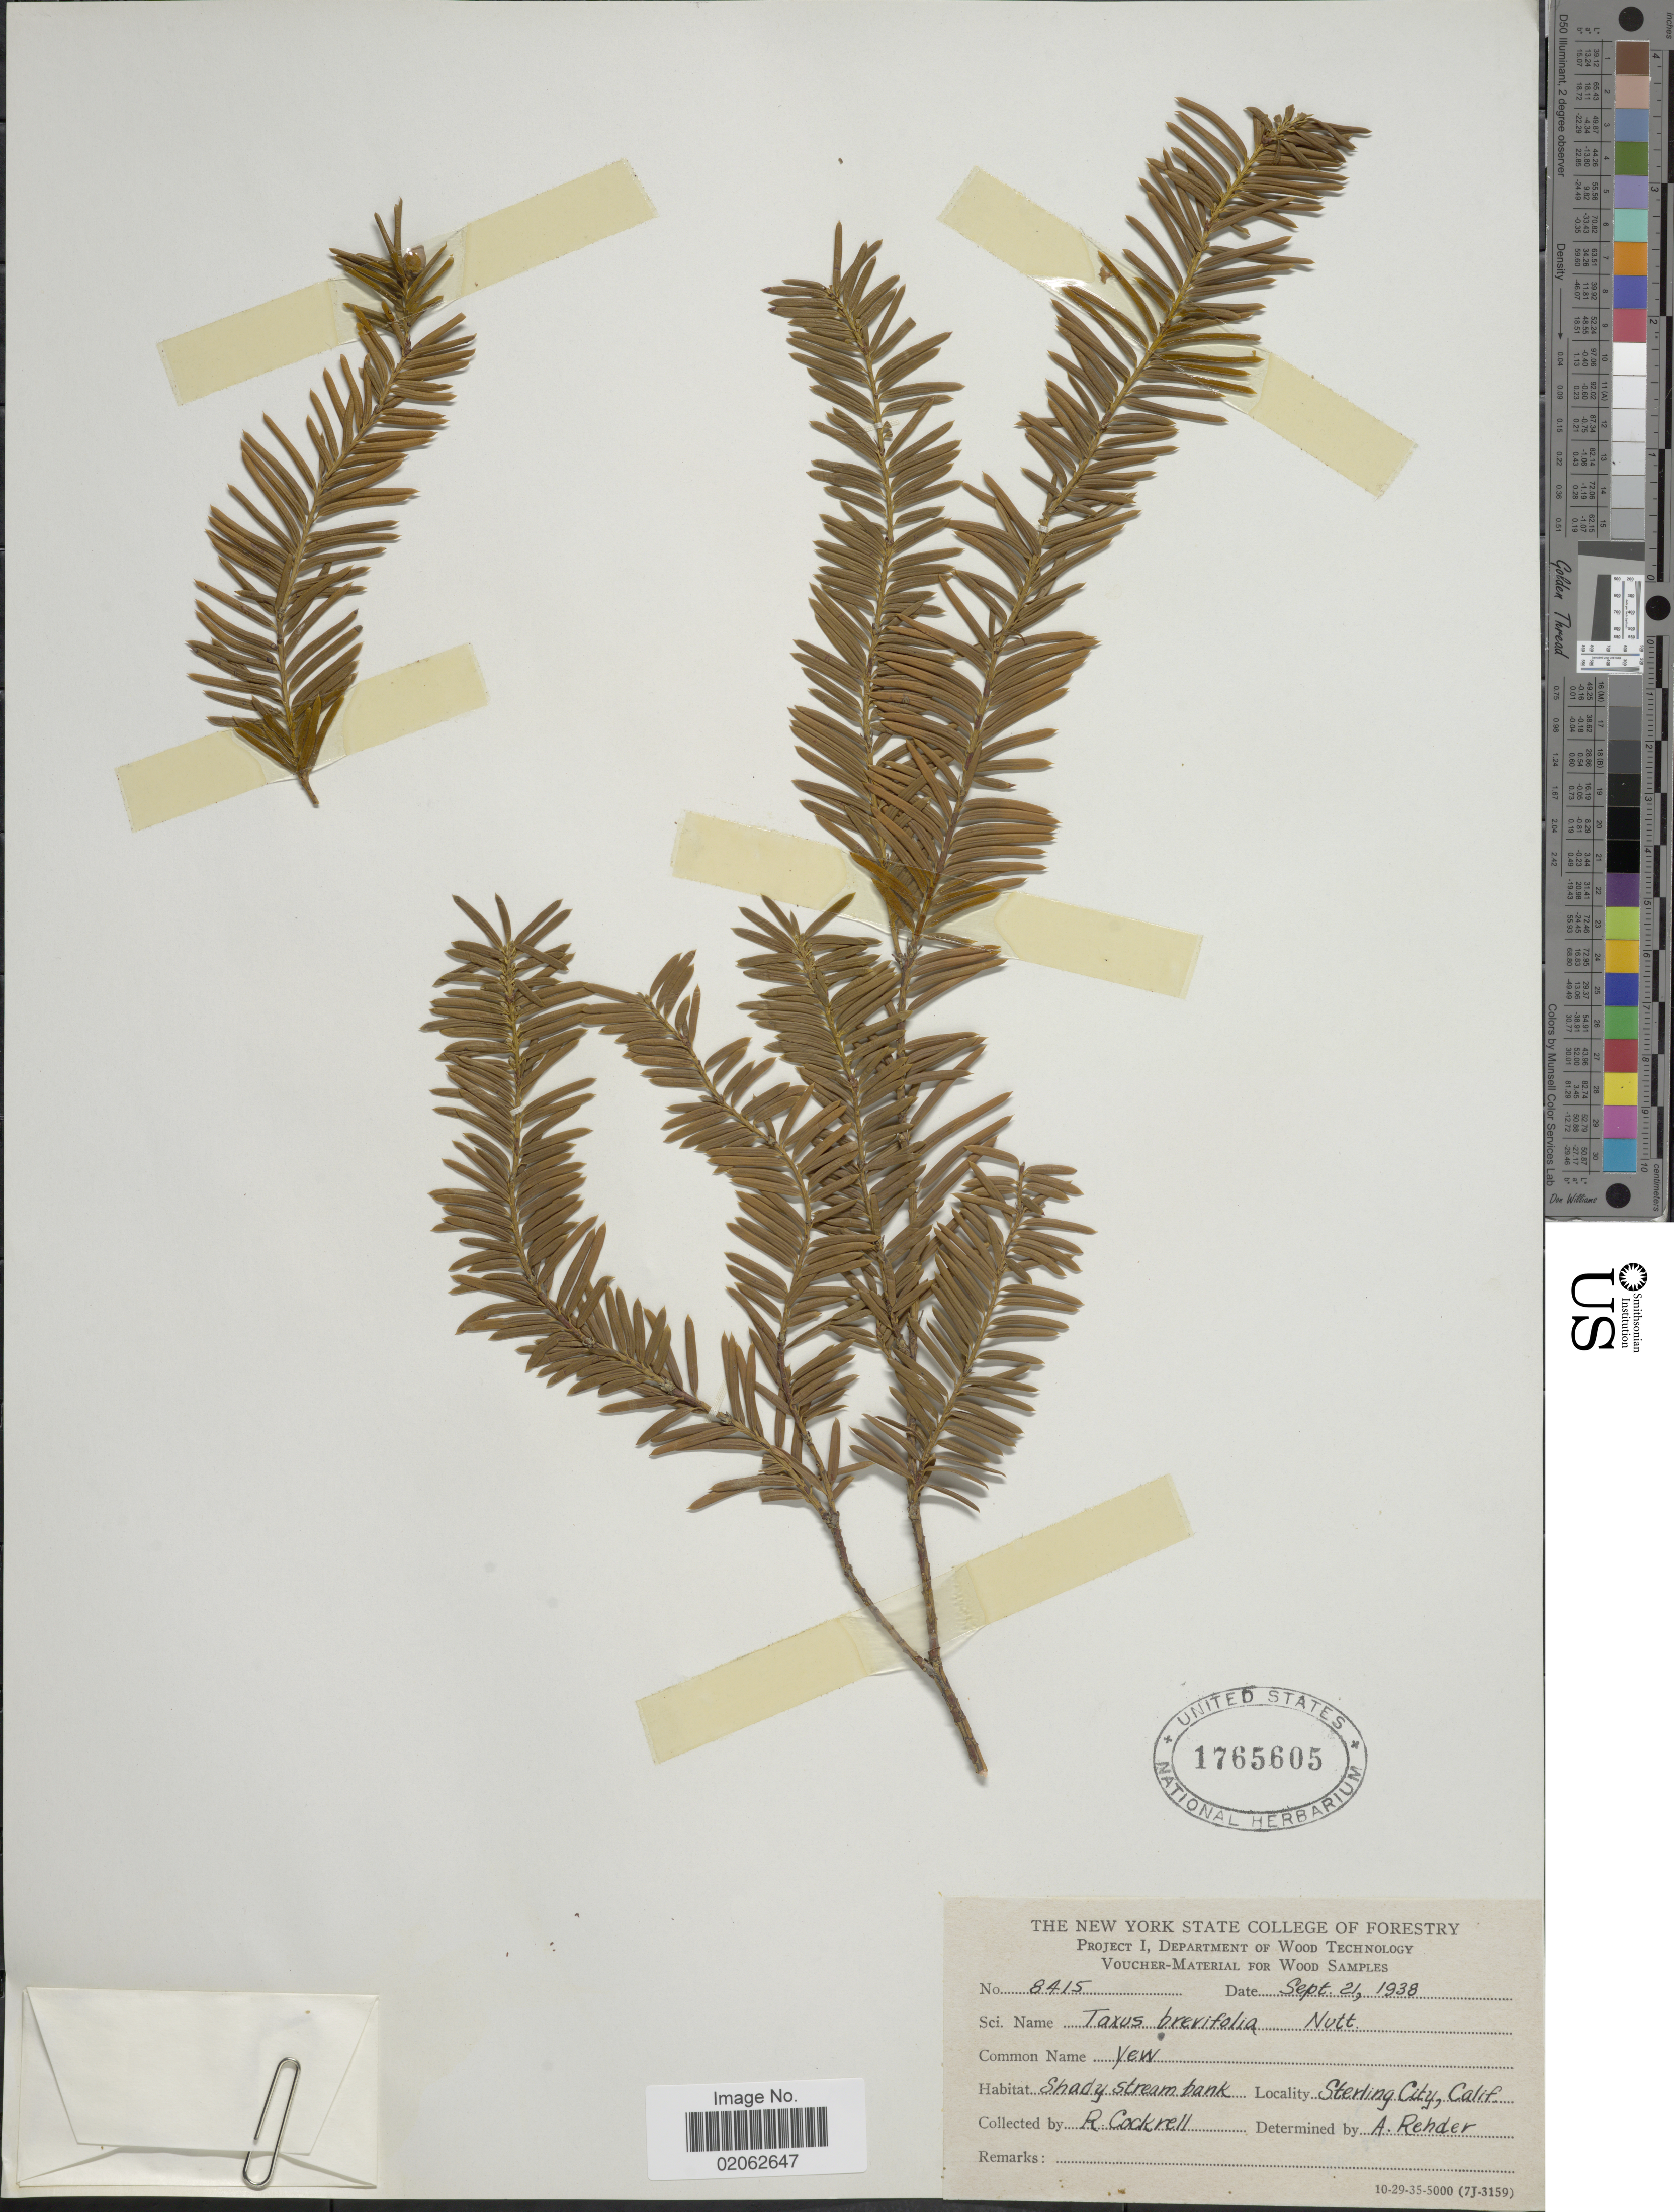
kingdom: Plantae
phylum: Tracheophyta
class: Pinopsida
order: Pinales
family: Taxaceae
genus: Taxus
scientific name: Taxus brevifolia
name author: Nutt.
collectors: R. Cockrell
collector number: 8415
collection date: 1938-09-21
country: United States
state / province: California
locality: Sterling City, Calif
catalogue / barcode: US 1765605